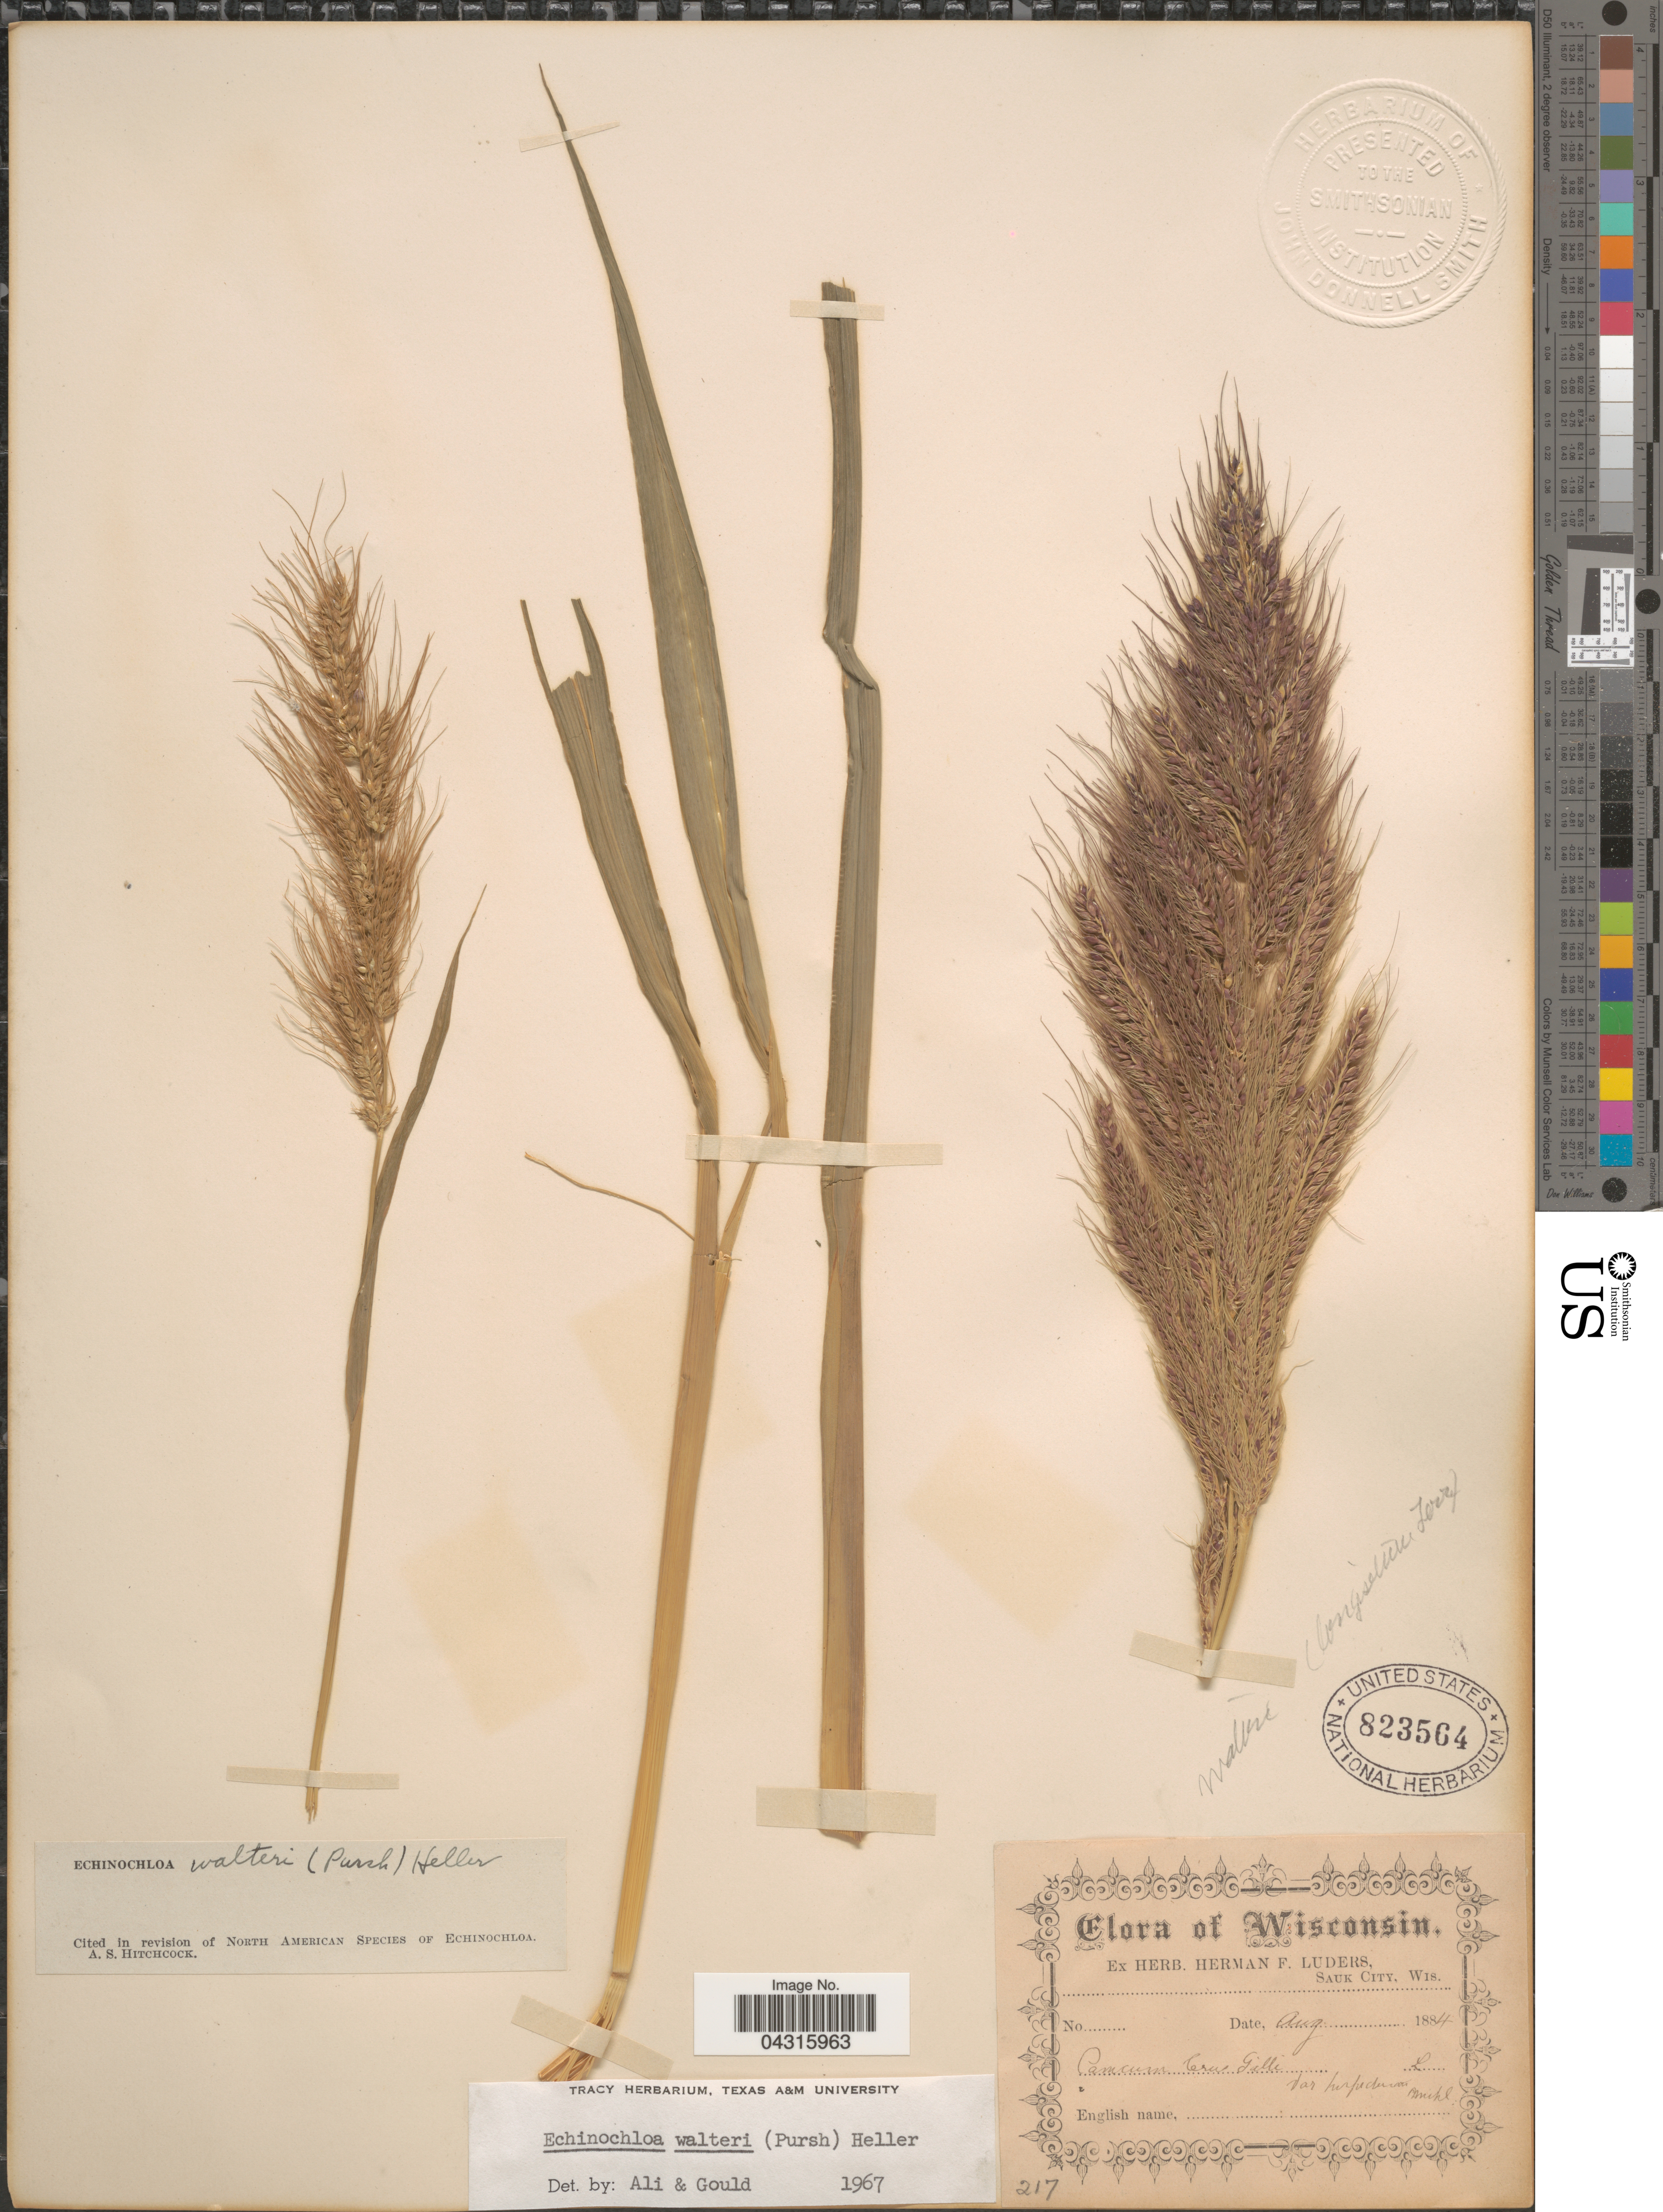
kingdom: Plantae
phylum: Tracheophyta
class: Liliopsida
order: Poales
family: Poaceae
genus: Echinochloa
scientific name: Echinochloa walteri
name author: (Pursh) A. Heller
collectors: ex herb. Herman F. Luders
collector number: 217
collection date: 1884-08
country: United States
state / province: Wisconsin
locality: Sauk City.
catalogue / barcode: US 823564